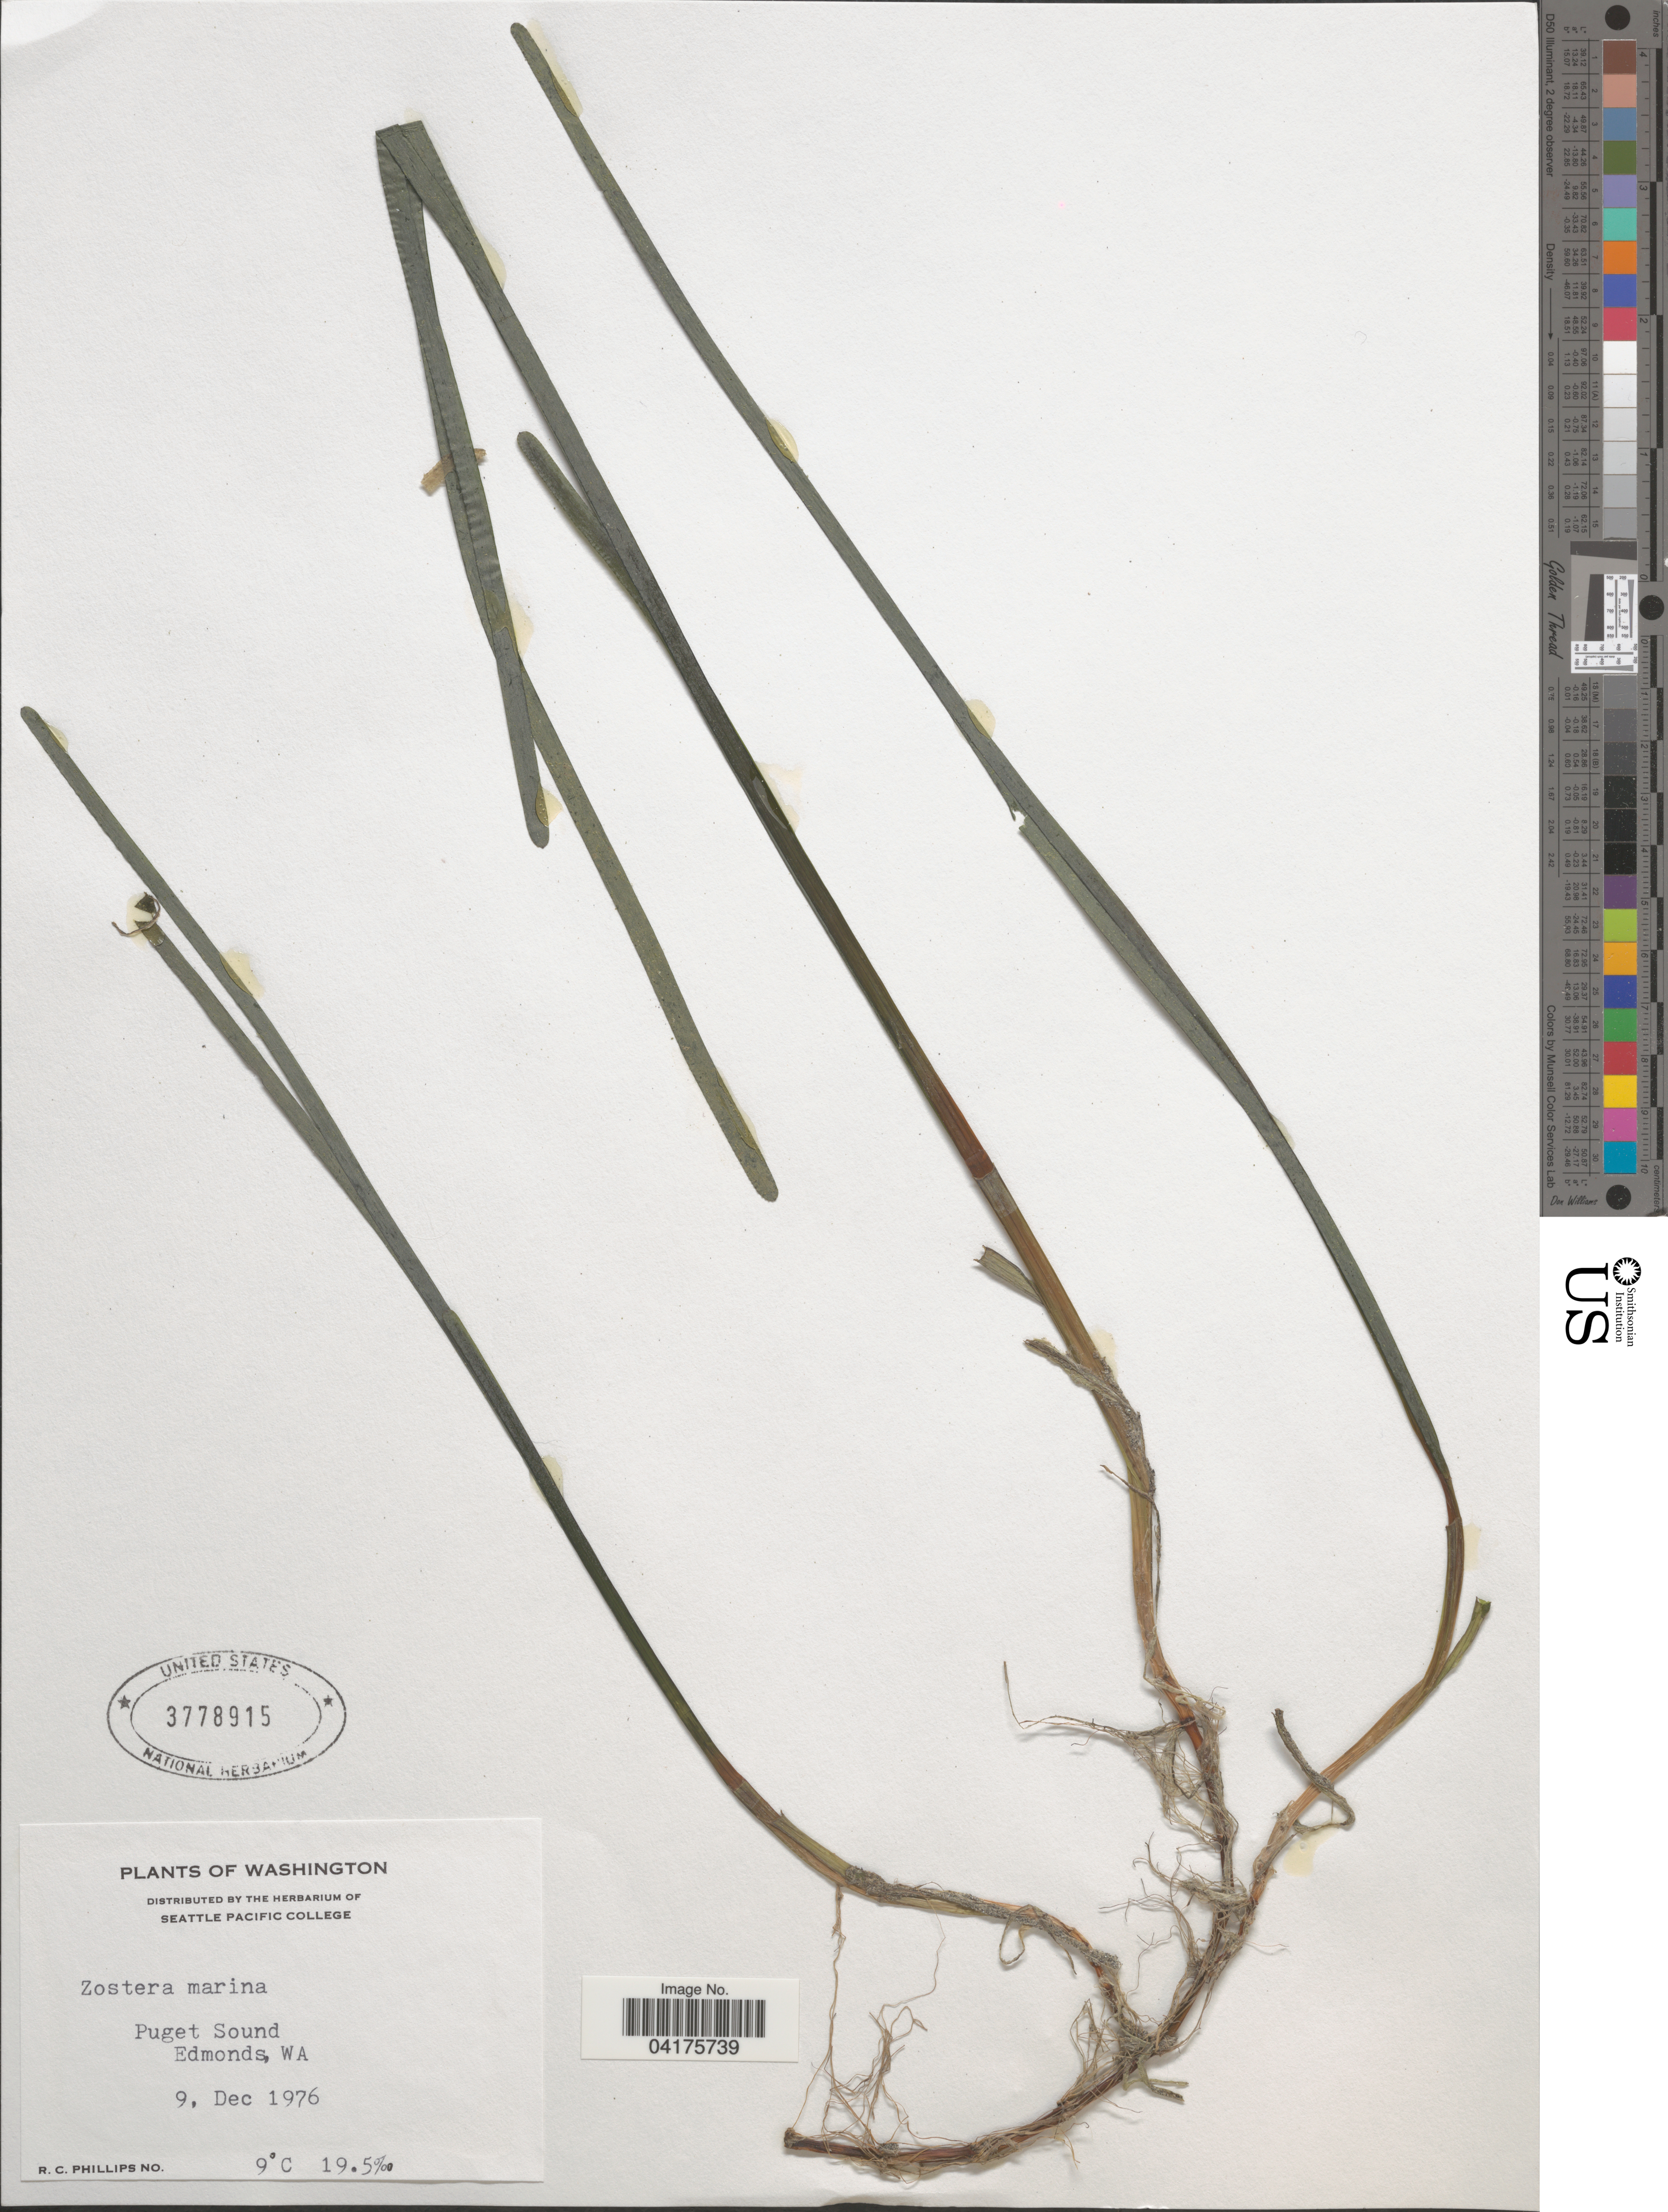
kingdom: Plantae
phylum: Tracheophyta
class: Liliopsida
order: Alismatales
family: Zosteraceae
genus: Zostera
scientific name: Zostera marina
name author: L.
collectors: R. C. Phillips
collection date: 1976-12-09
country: United States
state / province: Washington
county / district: King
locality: Puget Sound, Edmonds.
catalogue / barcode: US 3778915